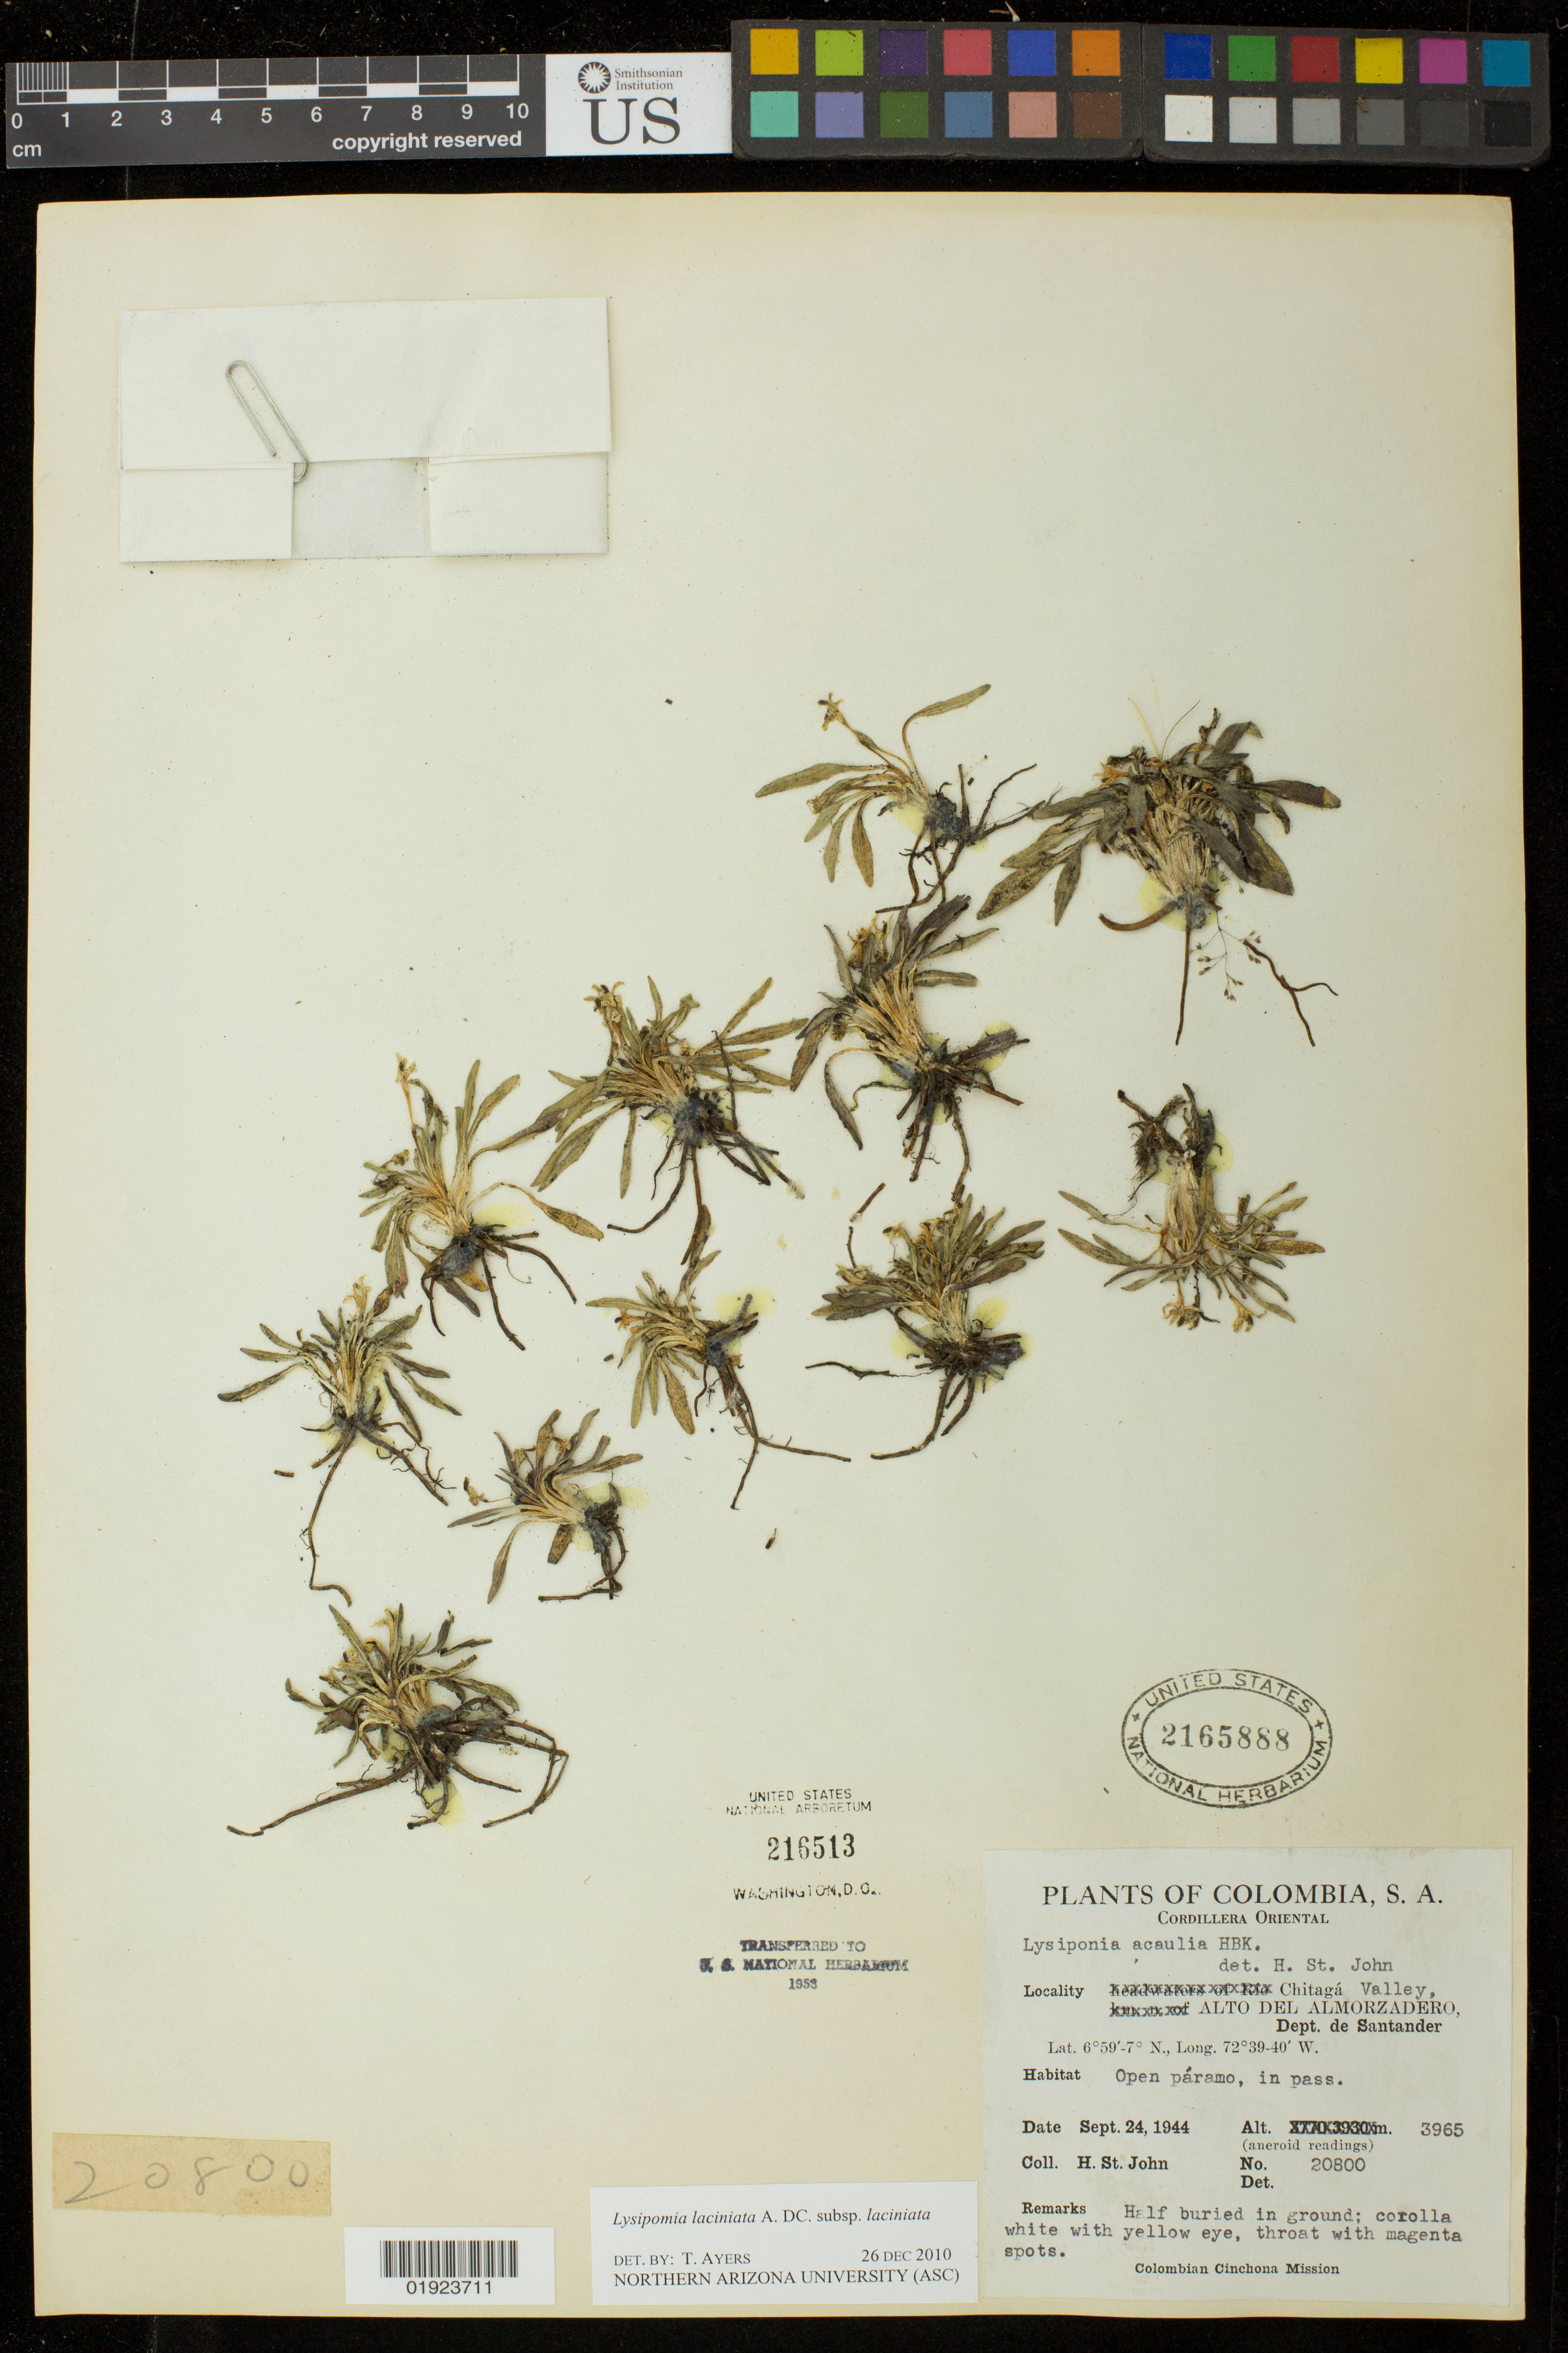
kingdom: Plantae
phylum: Tracheophyta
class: Magnoliopsida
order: Asterales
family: Campanulaceae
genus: Lysipomia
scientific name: Lysipomia laciniata subsp. laciniata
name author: A. DC.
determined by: Ayers, T.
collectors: H. St. John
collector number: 20800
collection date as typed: Sept. 24, 1944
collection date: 1944-09-24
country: Colombia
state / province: Santander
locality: Chitaga Valley, Alto Del Almorzadero, Dept. de Santander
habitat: half buried in ground, open paramo, in pass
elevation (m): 3965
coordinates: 6 59- 7 N, 72 39-40 W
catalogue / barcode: US 2165888